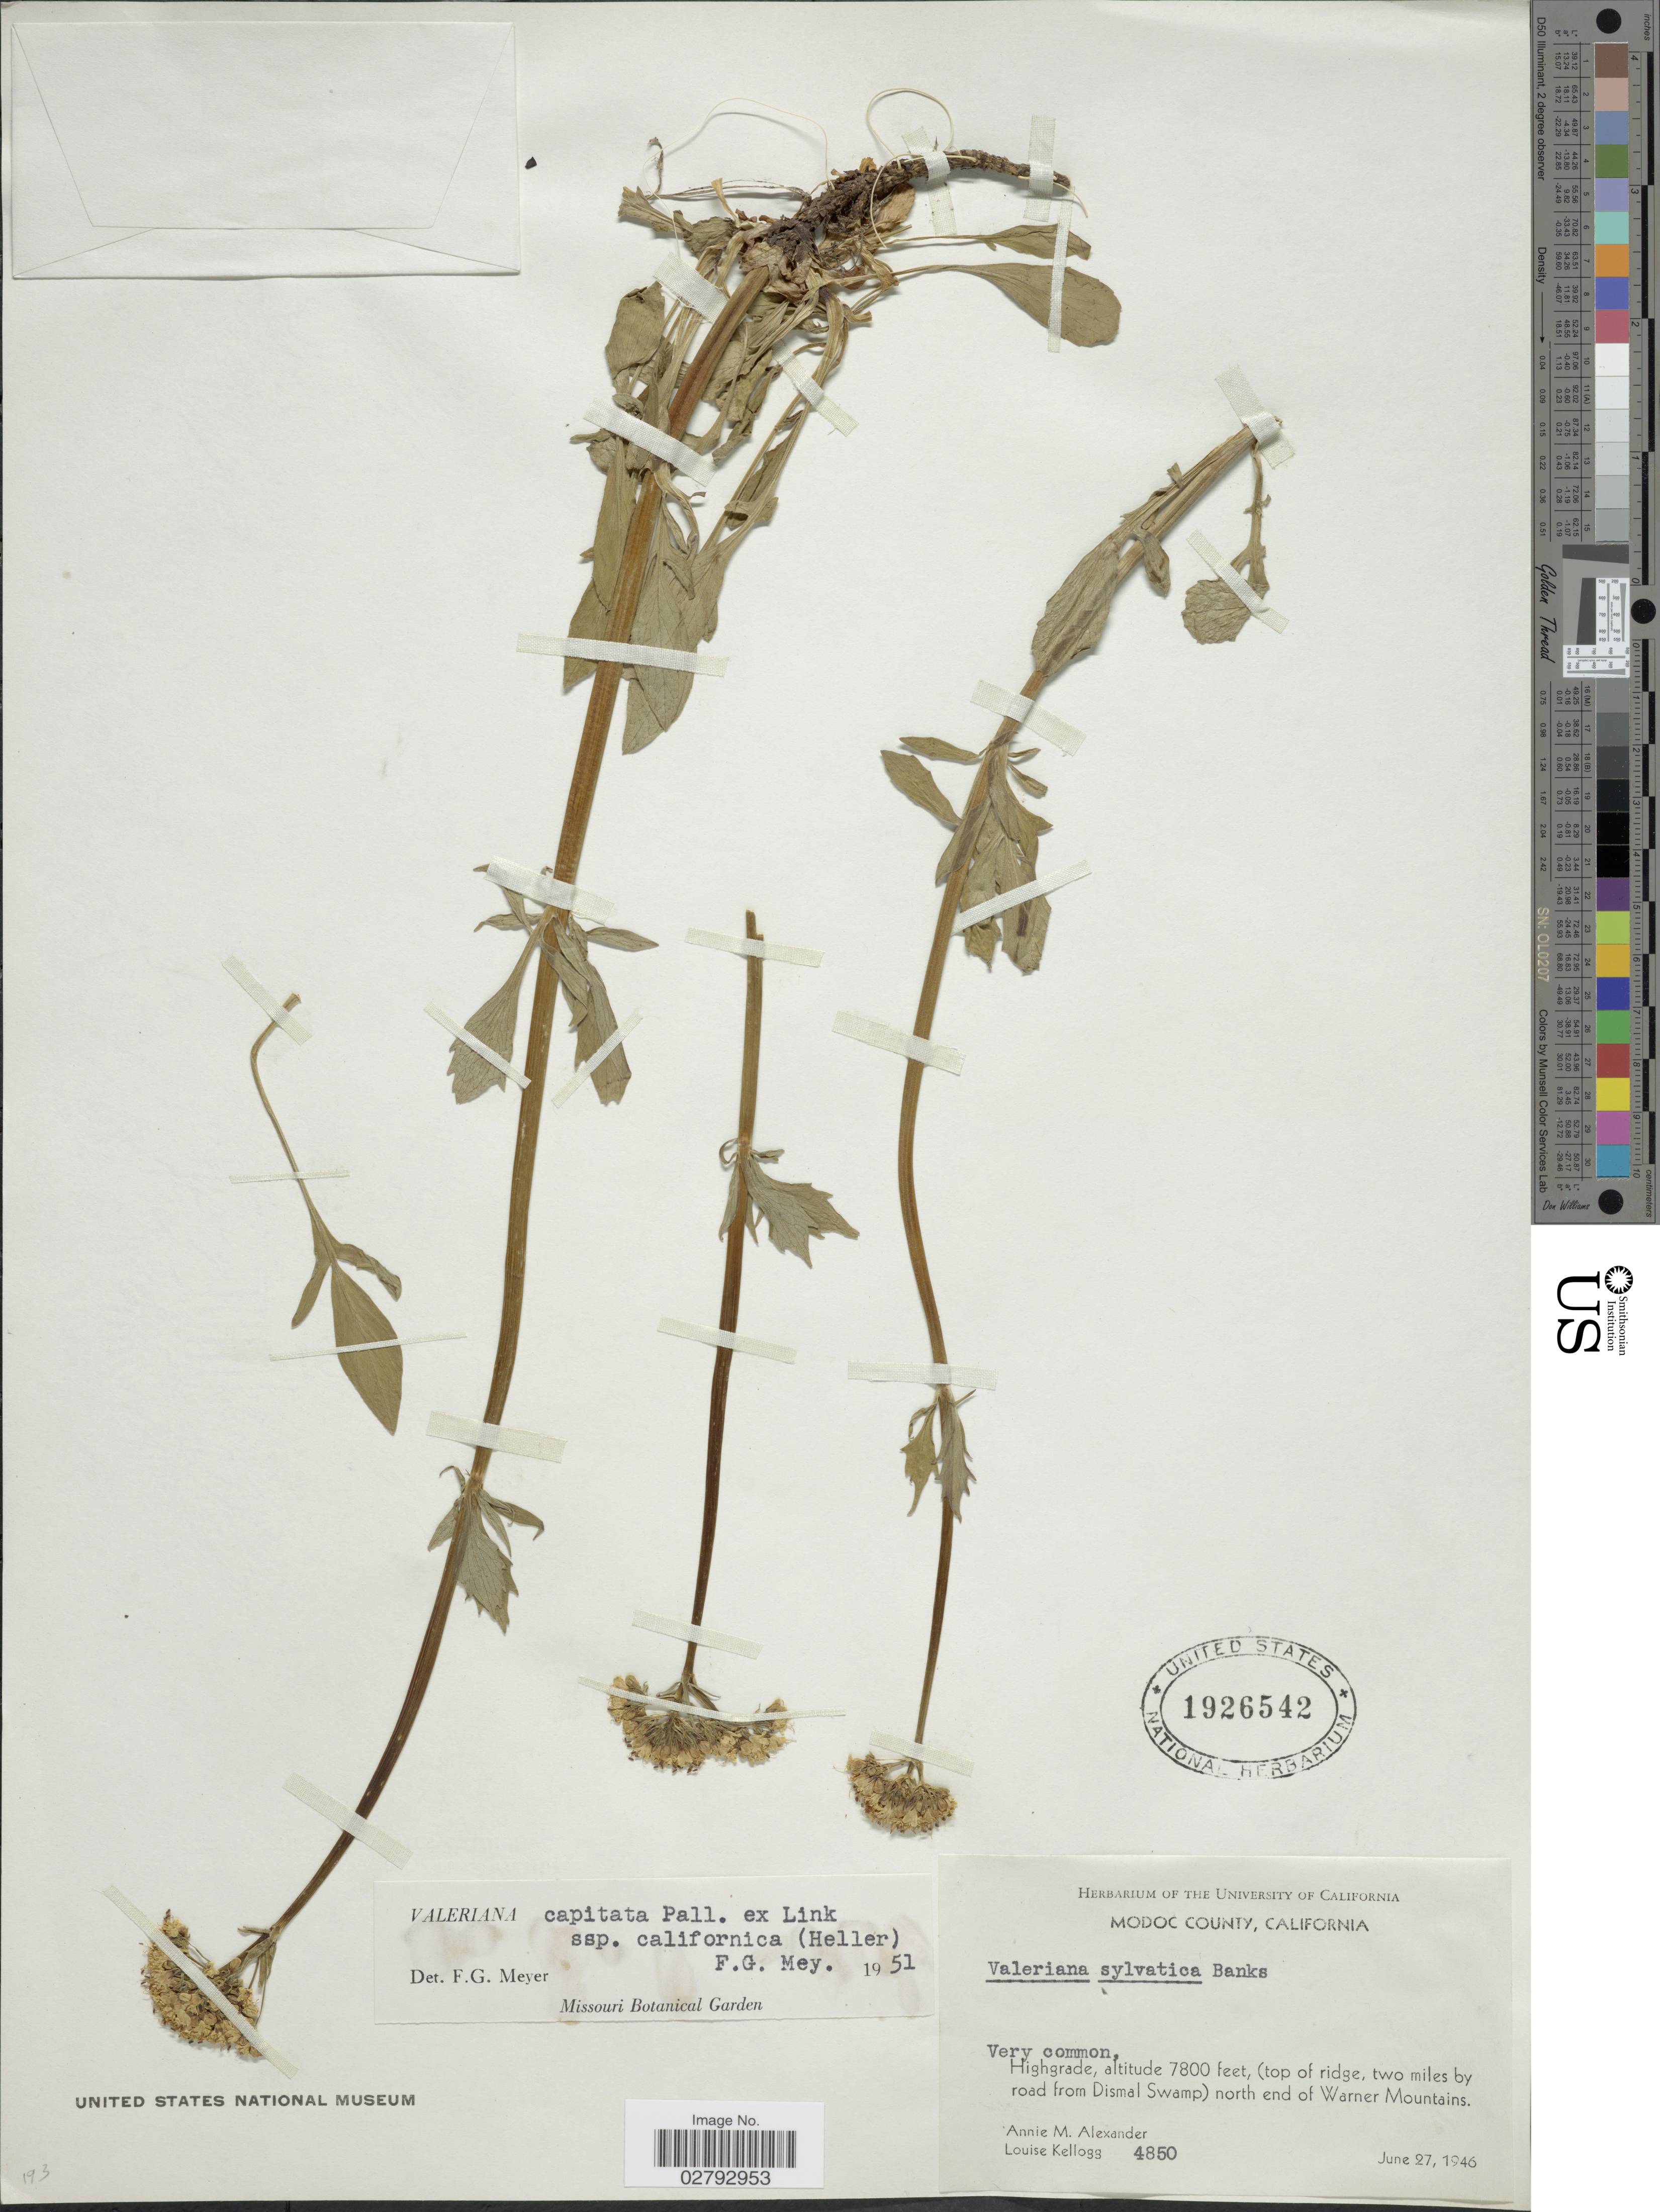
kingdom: Plantae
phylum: Tracheophyta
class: Magnoliopsida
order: Dipsacales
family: Caprifoliaceae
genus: Valeriana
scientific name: Valeriana capitata subsp. californica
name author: (A. Heller) F.G. Mey.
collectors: A. M. Alexander & L. Kellogg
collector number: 4850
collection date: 1946-06-27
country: United States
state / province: California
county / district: Modoc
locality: Modoc County. Highgrade, (top of ridge, two miles by road from Dismal Swamp) north end of Warner Mountains.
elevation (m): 2377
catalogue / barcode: US 1926542